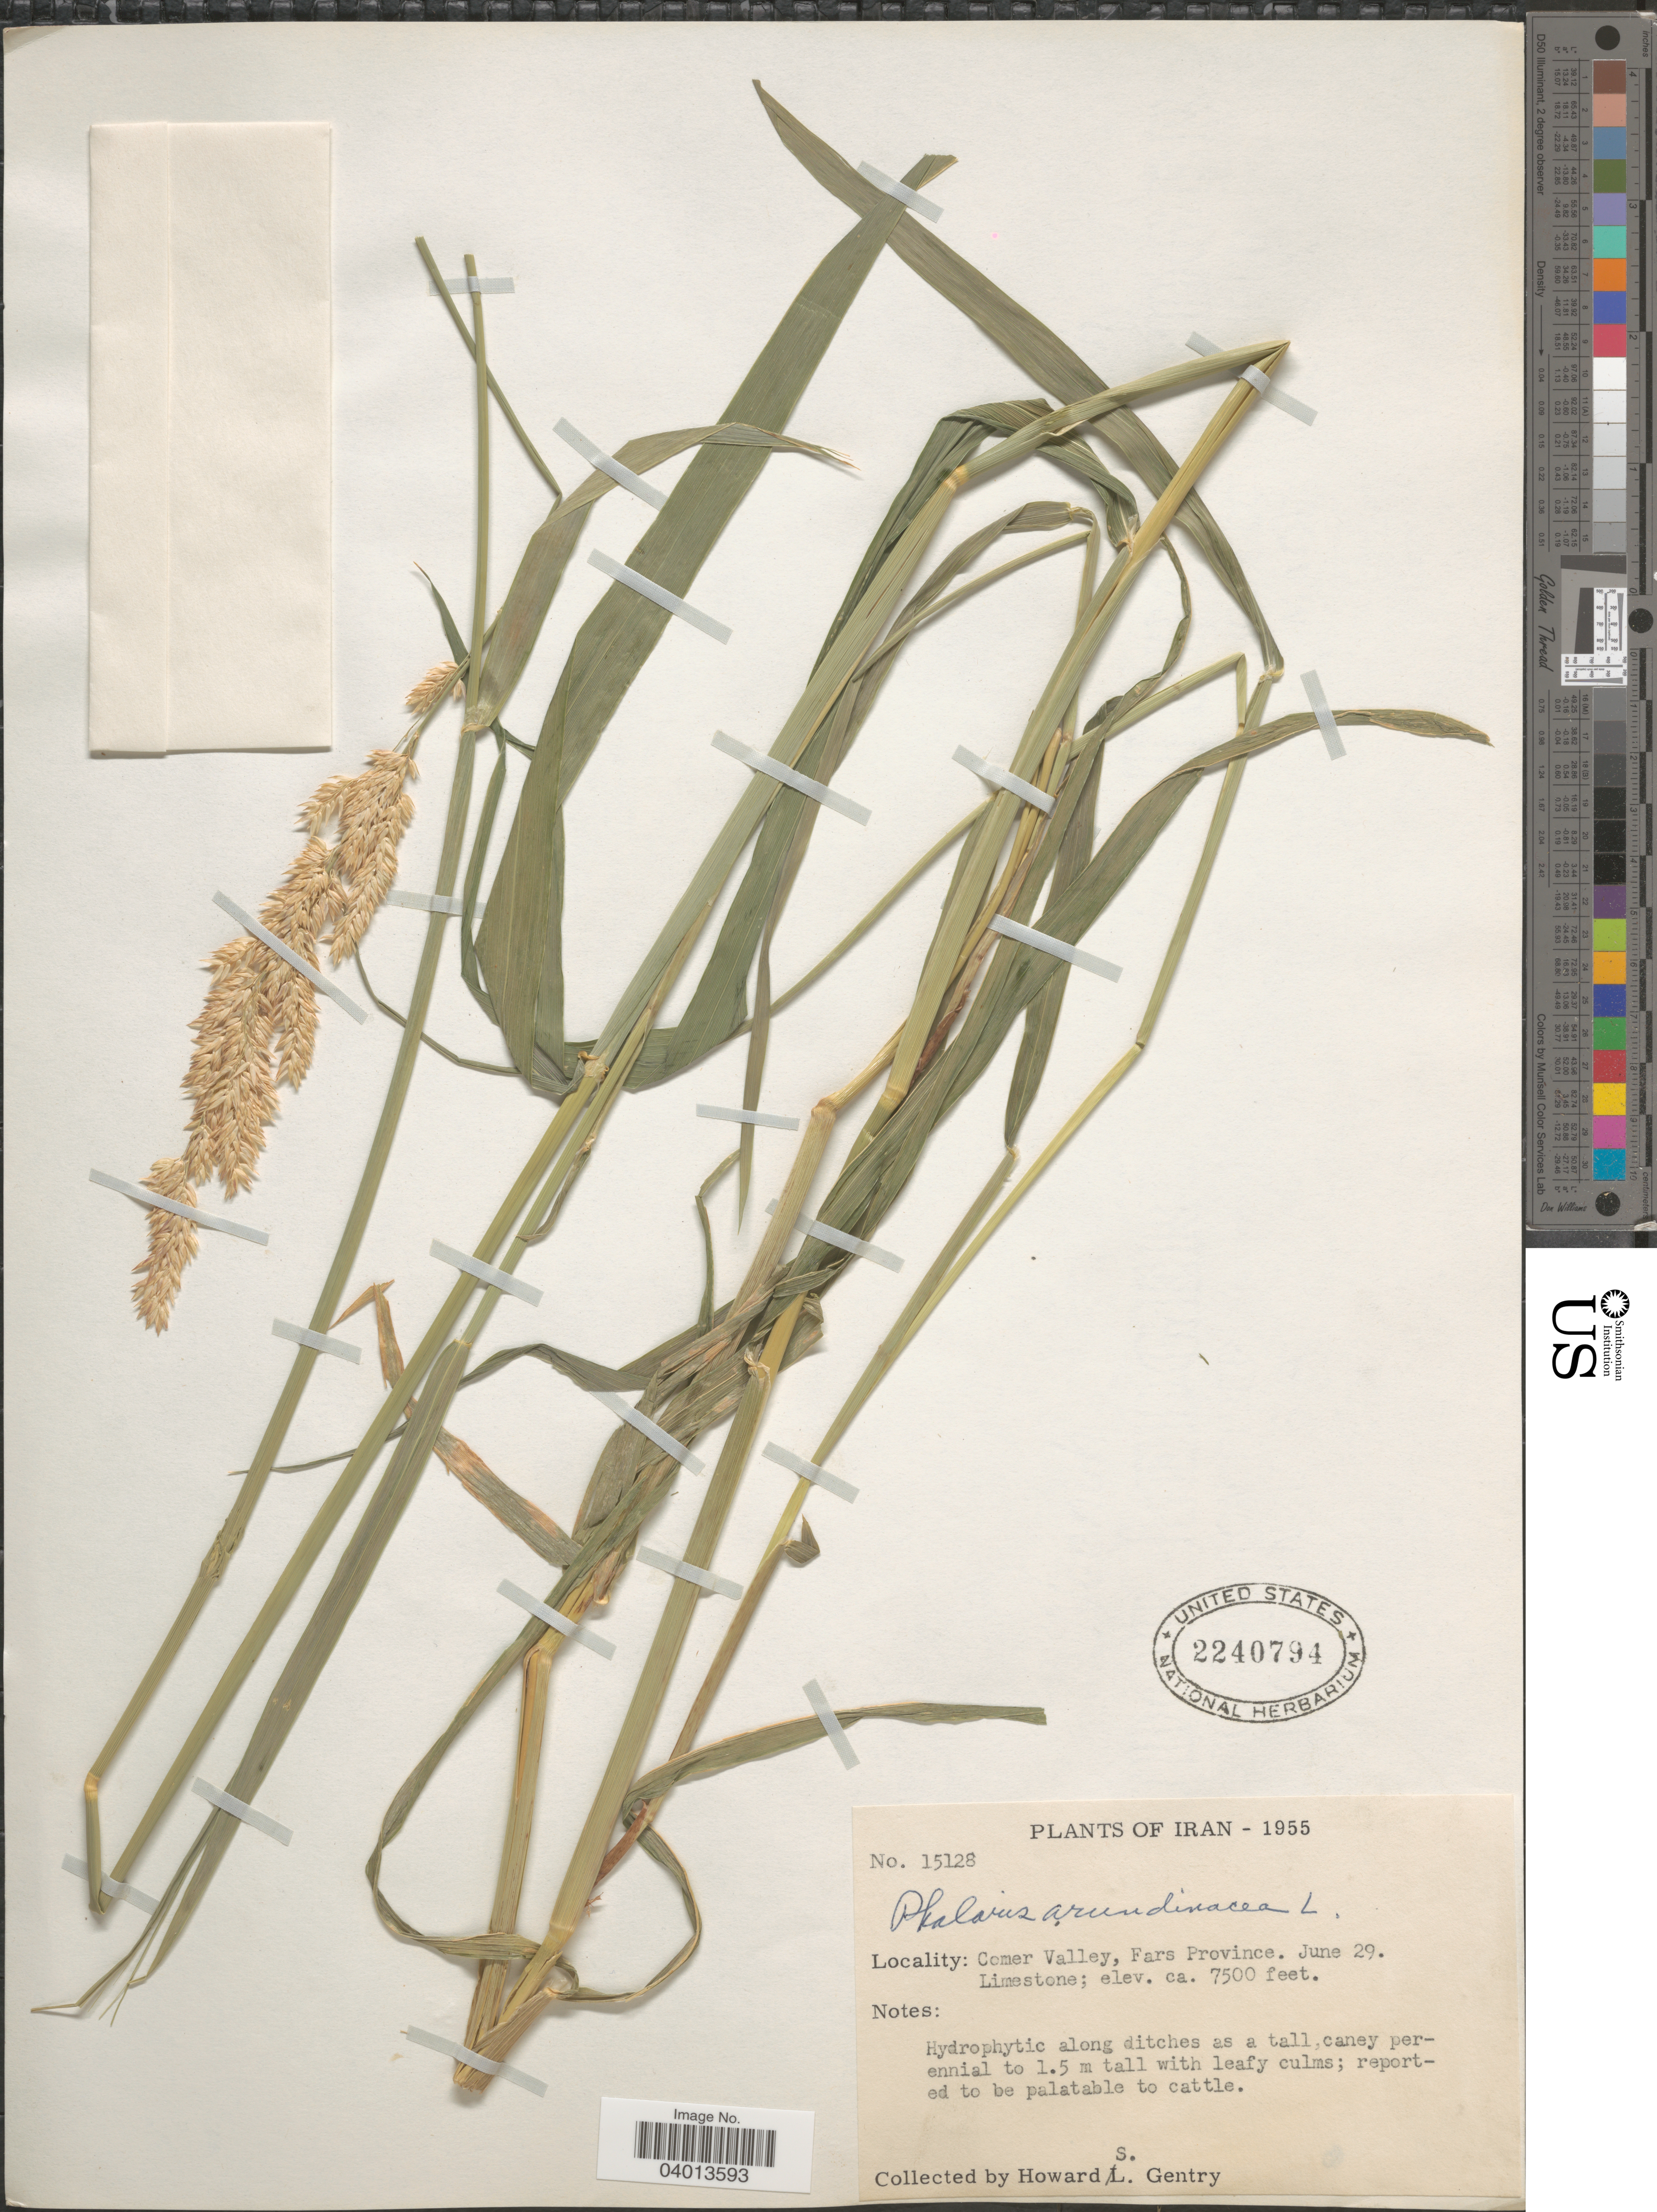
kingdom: Plantae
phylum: Tracheophyta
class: Liliopsida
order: Poales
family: Poaceae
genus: Phalaris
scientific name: Phalaris arundinacea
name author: L.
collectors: H. S. Gentry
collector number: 15128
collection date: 1955-06-29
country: Iran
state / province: Fars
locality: Comer Valley. Limestone.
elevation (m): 2286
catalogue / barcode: US 2240794